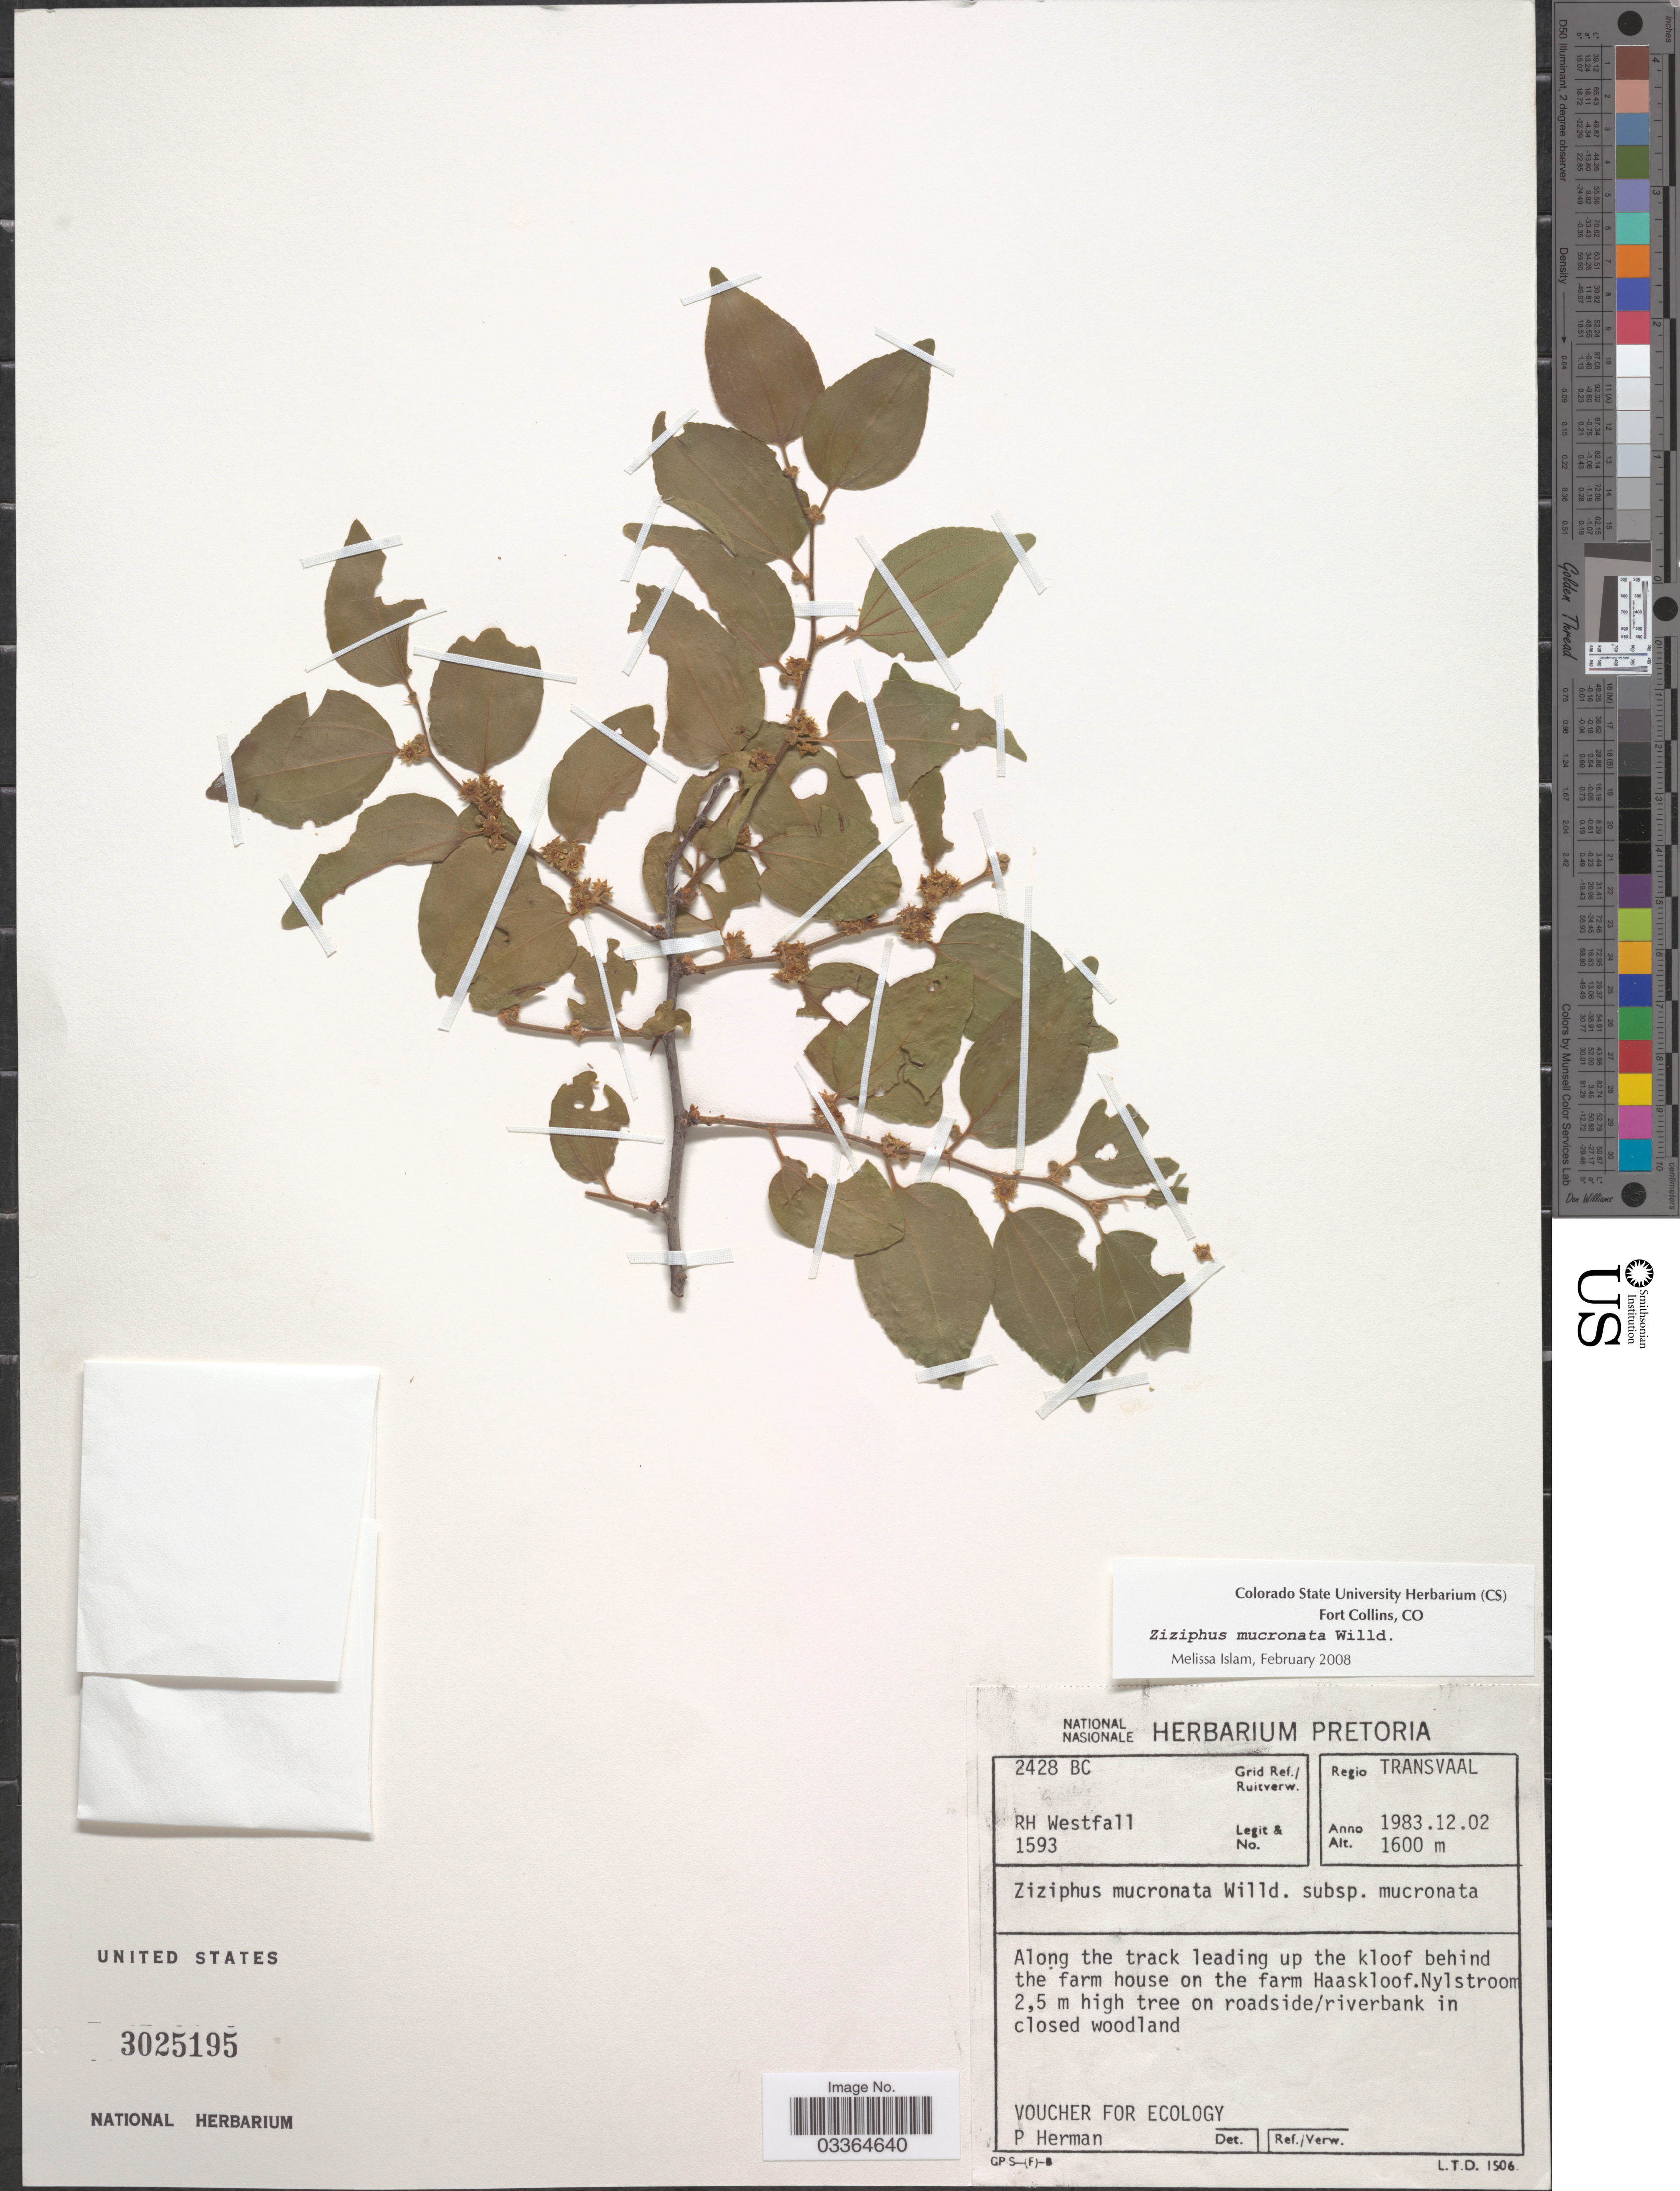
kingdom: Plantae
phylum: Tracheophyta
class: Magnoliopsida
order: Rosales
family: Rhamnaceae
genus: Ziziphus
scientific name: Ziziphus mucronata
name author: Willd.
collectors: R. Westfall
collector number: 1593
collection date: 1983-12-02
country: South Africa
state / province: Limpopo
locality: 2428 BC Gird Ref. Regio Transvaal. Along the track leading up the kloof behind the farm house on the farm Haaskloof. Nylstroom.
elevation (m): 1600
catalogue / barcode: US 3025195